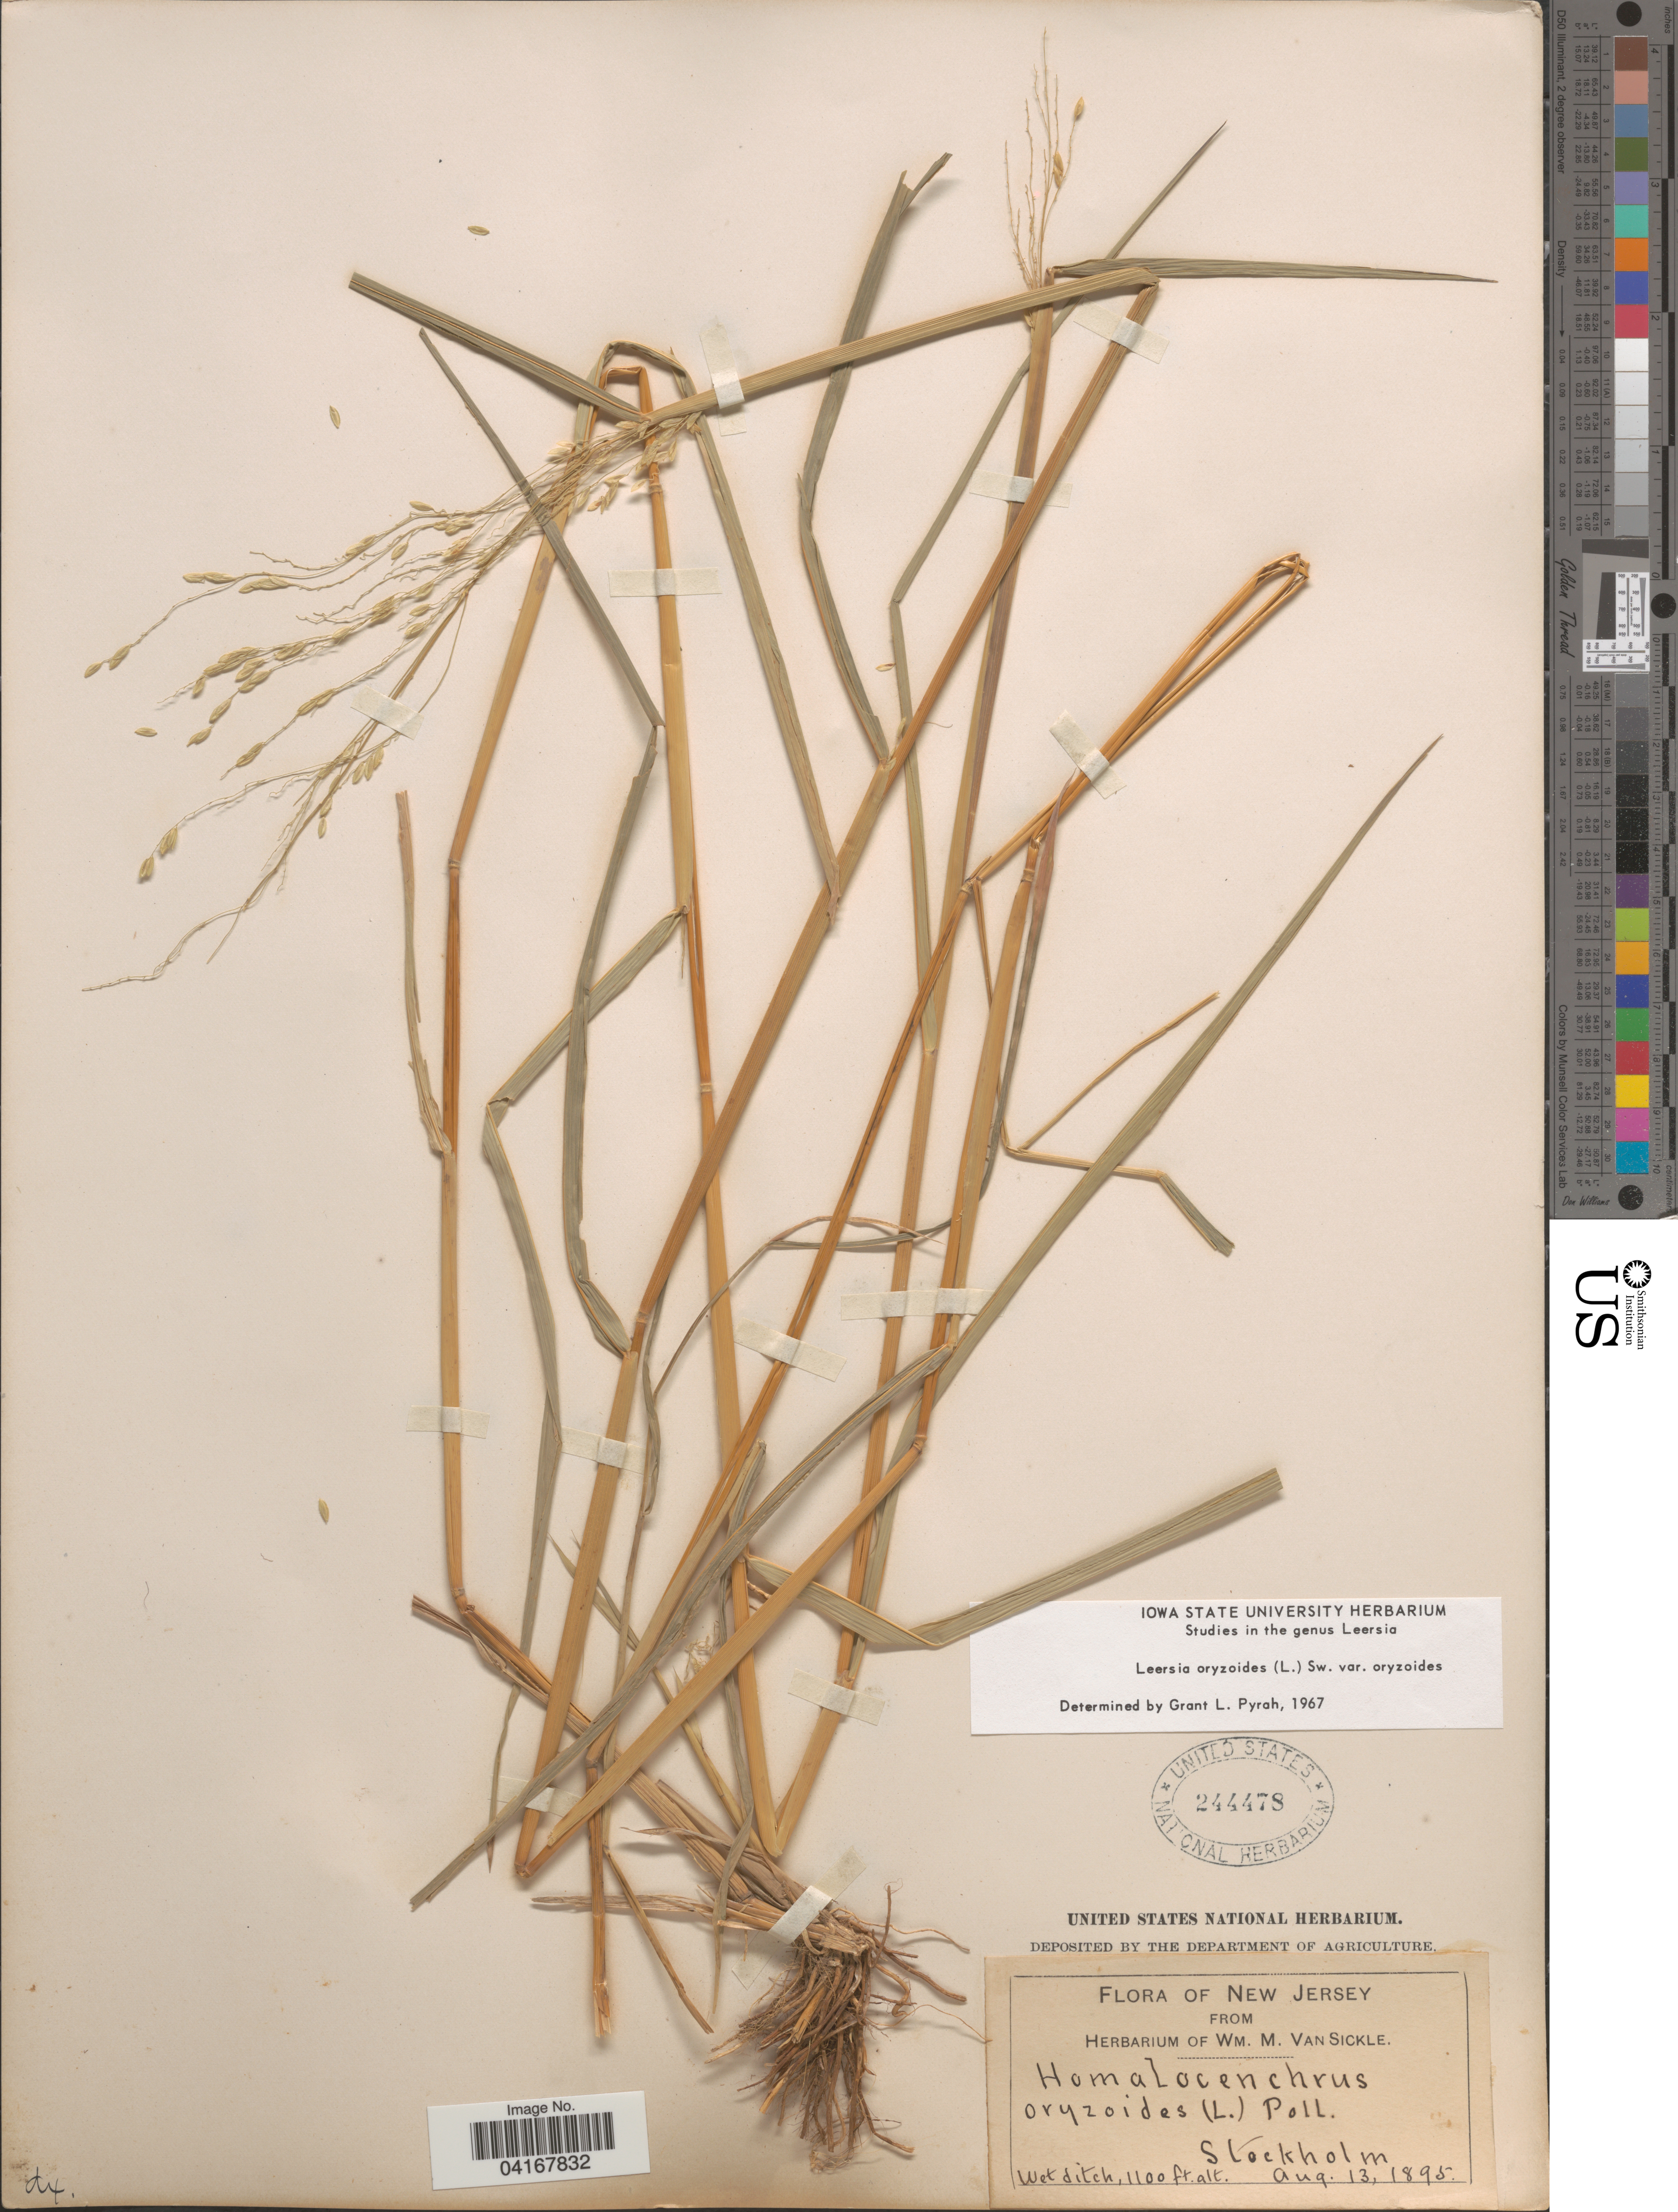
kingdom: Plantae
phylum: Tracheophyta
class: Liliopsida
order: Poales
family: Poaceae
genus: Leersia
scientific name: Leersia oryzoides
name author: (L.) Sw.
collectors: ex herb. Wm. M. Van Sickle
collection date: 1895-08-13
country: United States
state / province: New Jersey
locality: Stockholm.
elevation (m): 335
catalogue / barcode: US 244478